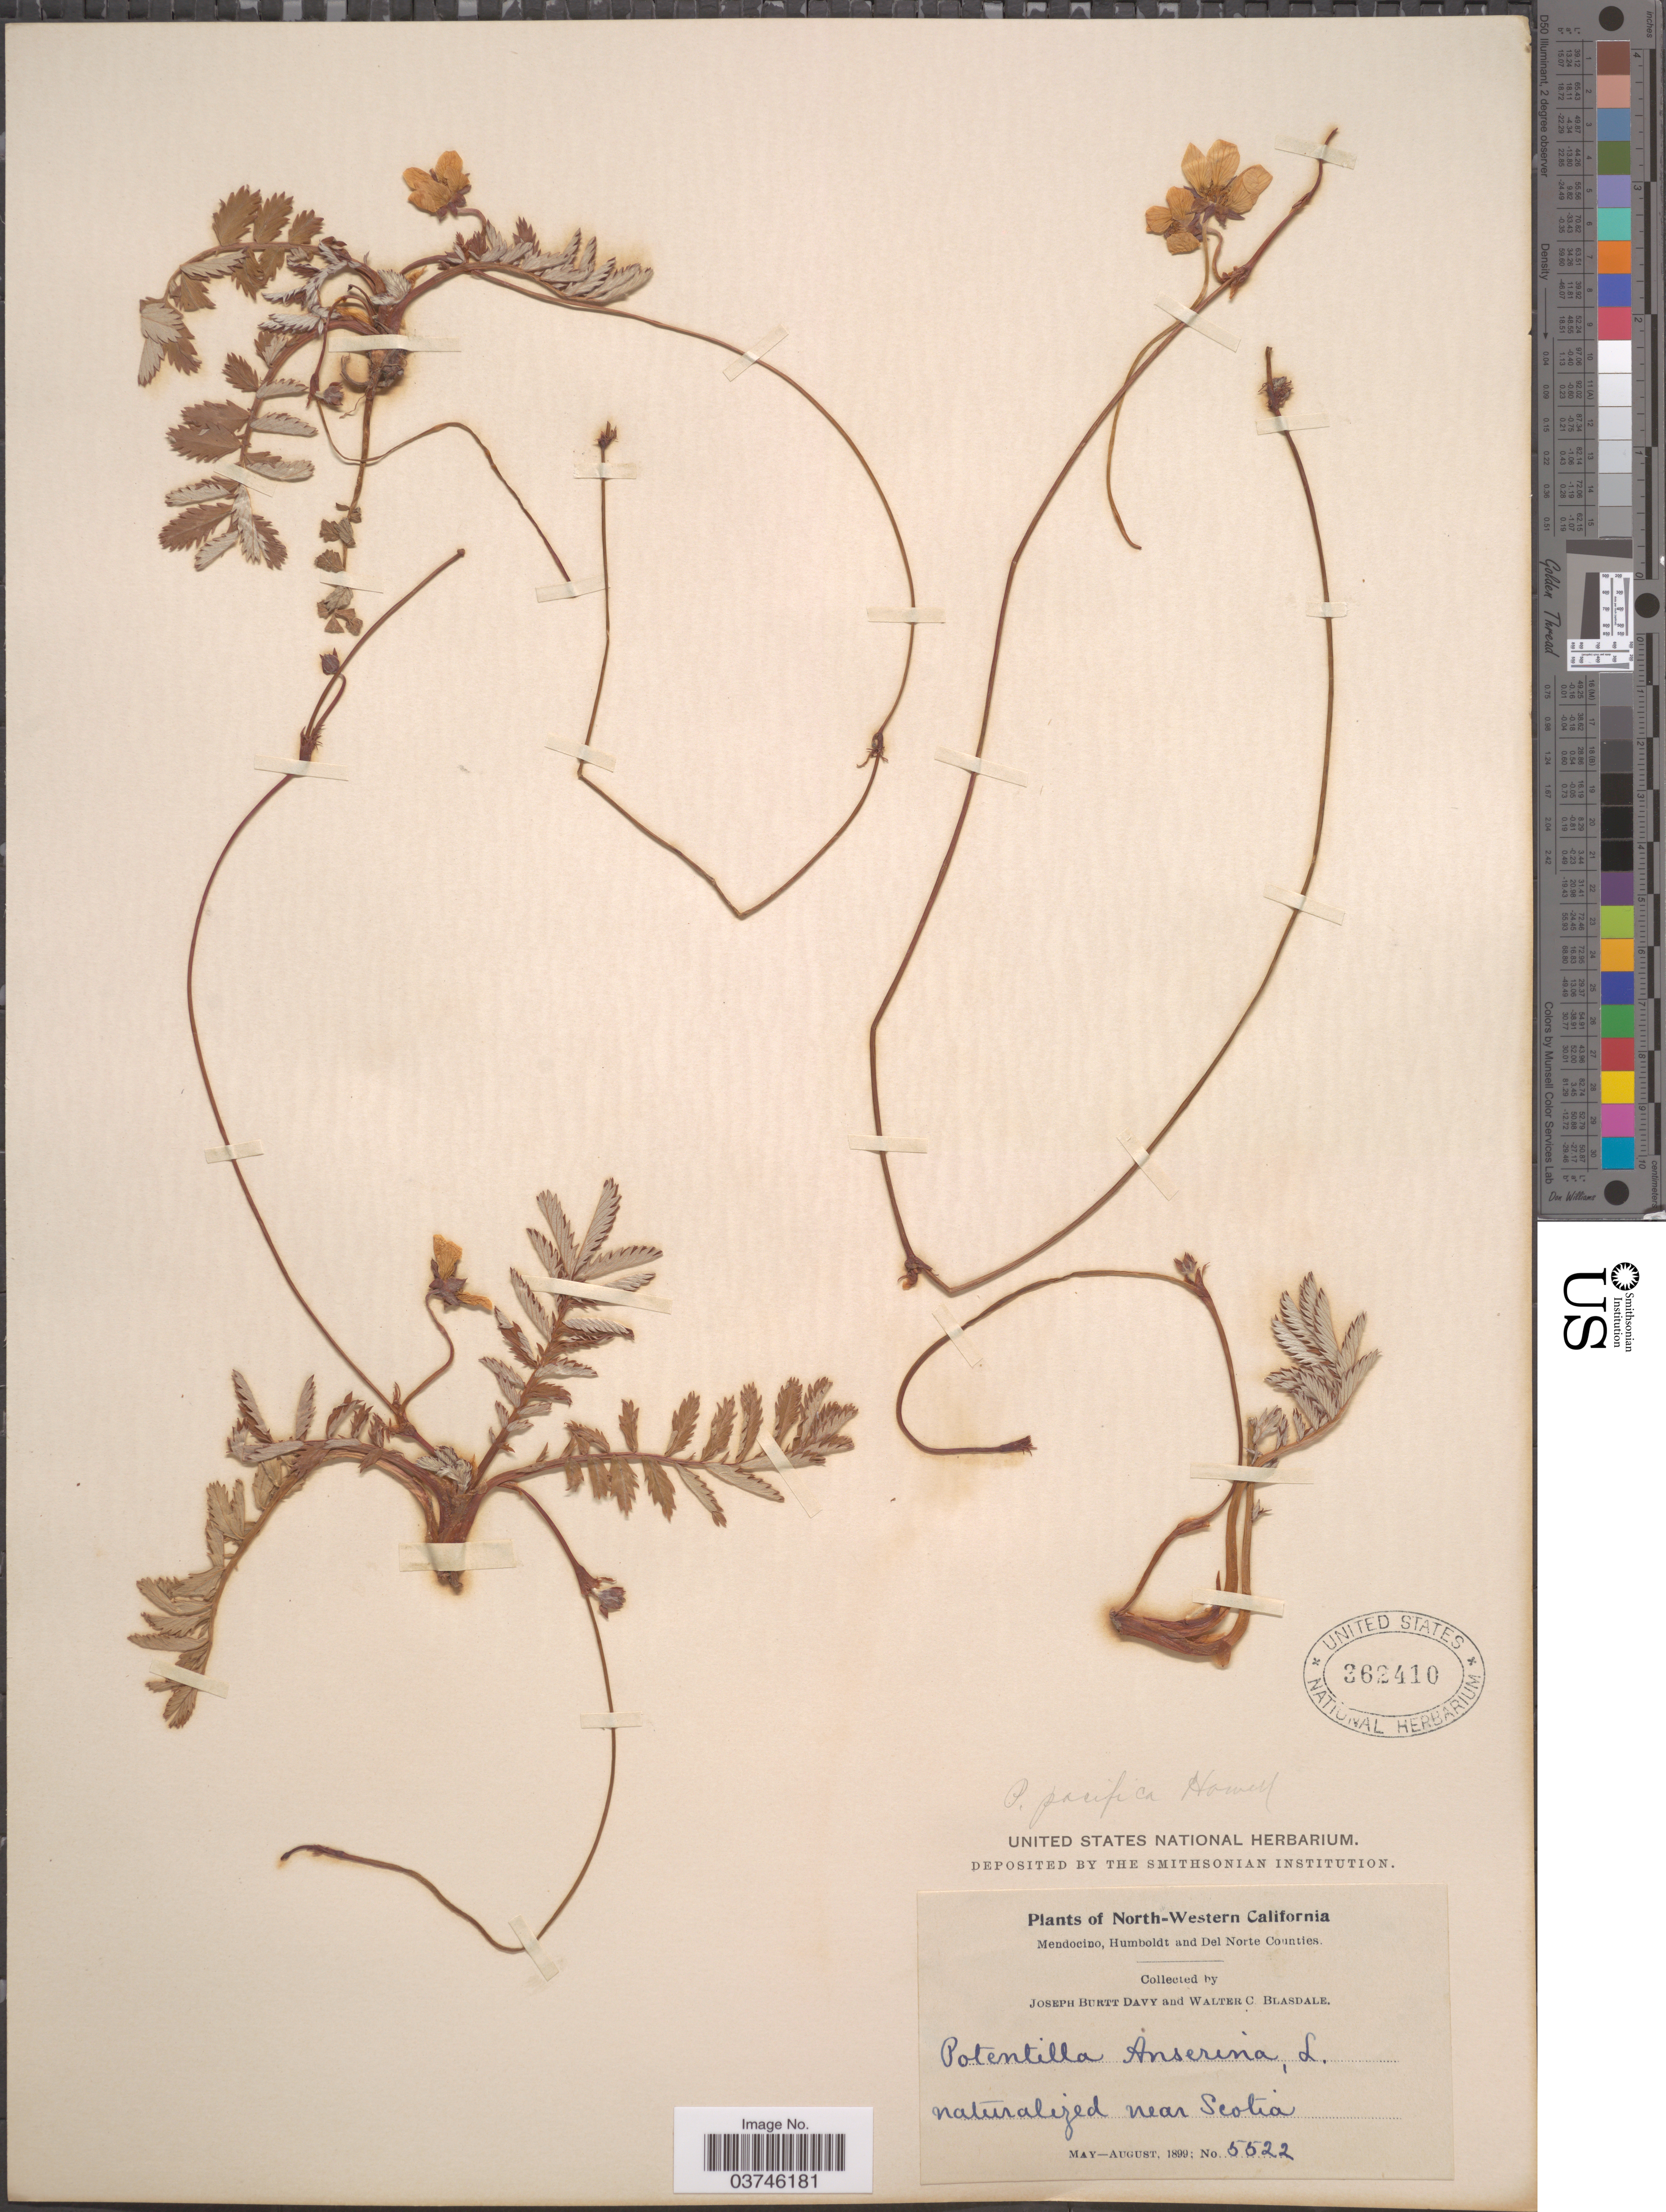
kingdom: Plantae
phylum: Tracheophyta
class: Magnoliopsida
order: Rosales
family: Rosaceae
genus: Argentina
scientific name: Argentina pacifica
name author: (Howell) Rydb.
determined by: Strong, Mark T., (BOT), Smithsonian Institution - National Museum of Natural History (UNITED STATES)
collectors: J. Burtt Davy & W. Blasdale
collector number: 5522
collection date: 1899-05/1899-08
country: United States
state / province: California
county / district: Mendocino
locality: North-Western California. Mendocino, Humboldt and Del Norte Counties. Naturalized near Scotia.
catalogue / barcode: US 362410